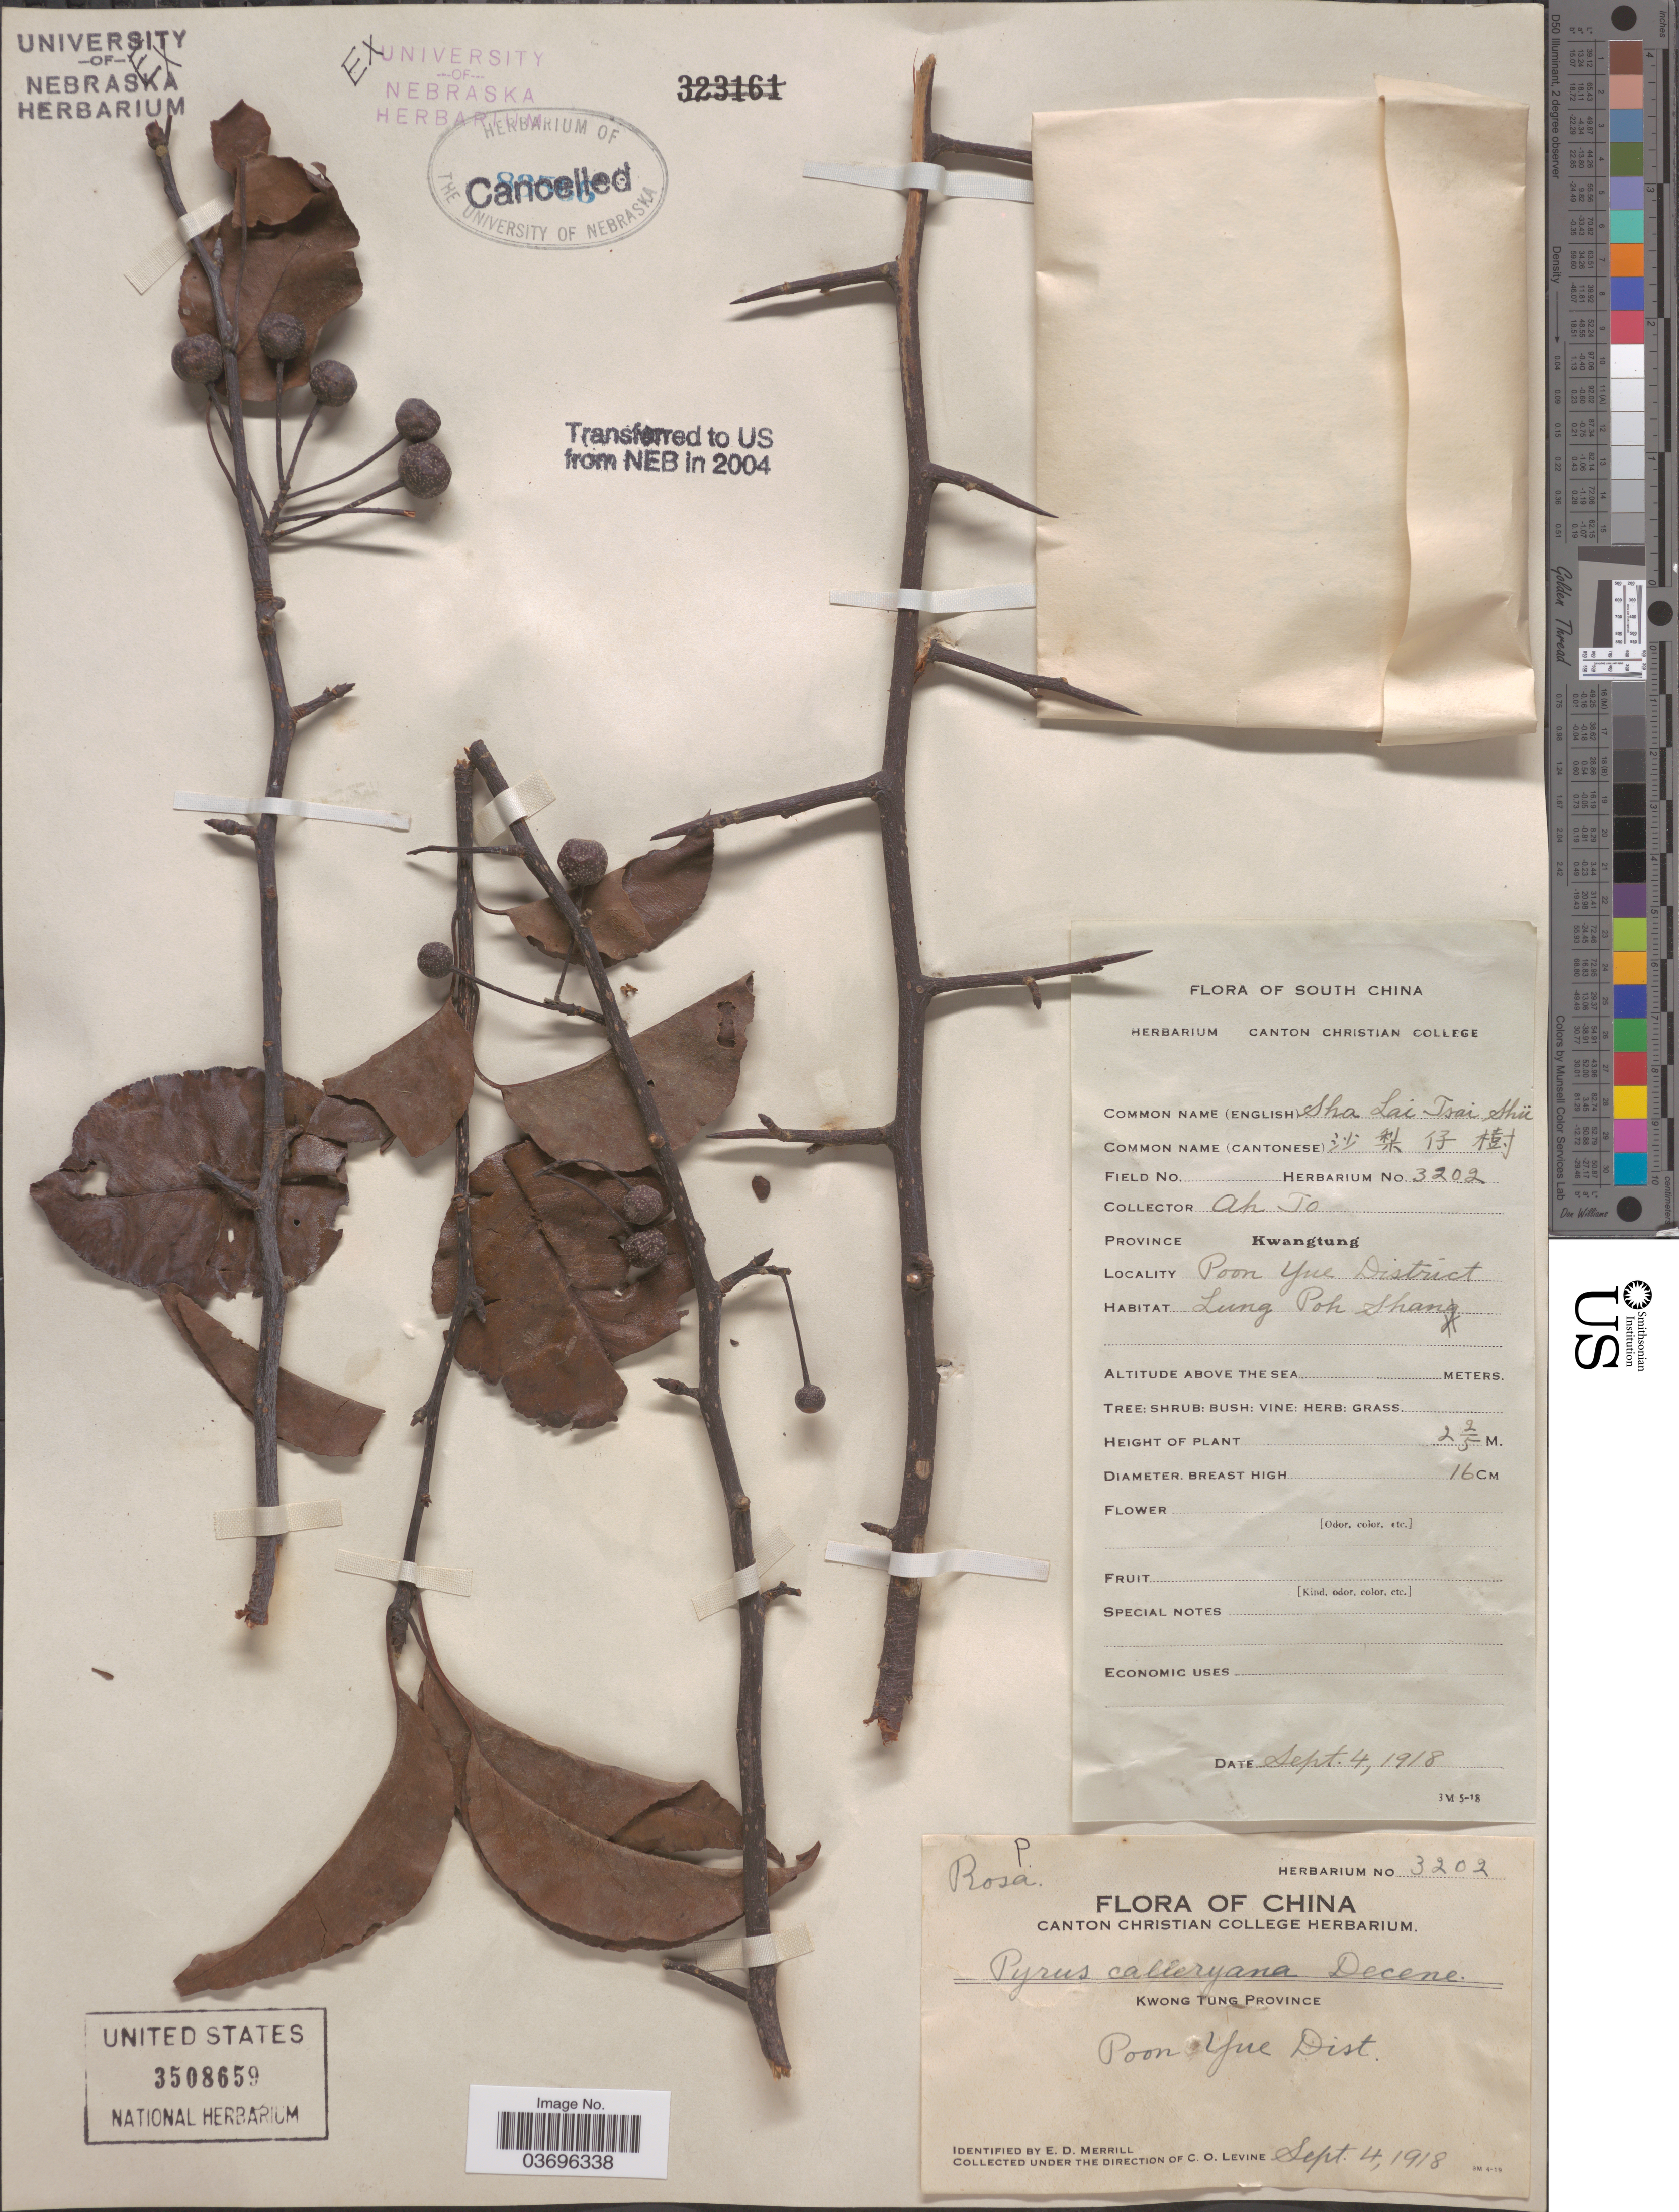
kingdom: Plantae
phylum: Tracheophyta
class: Magnoliopsida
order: Rosales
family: Rosaceae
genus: Pyrus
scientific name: Pyrus calleryana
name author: Decne.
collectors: Ah To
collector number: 3202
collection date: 1918-09-04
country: China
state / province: Guangdong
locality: South China. Province Kwangtung. Poon Yue District. Lung Poh Shan.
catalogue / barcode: US 3508659